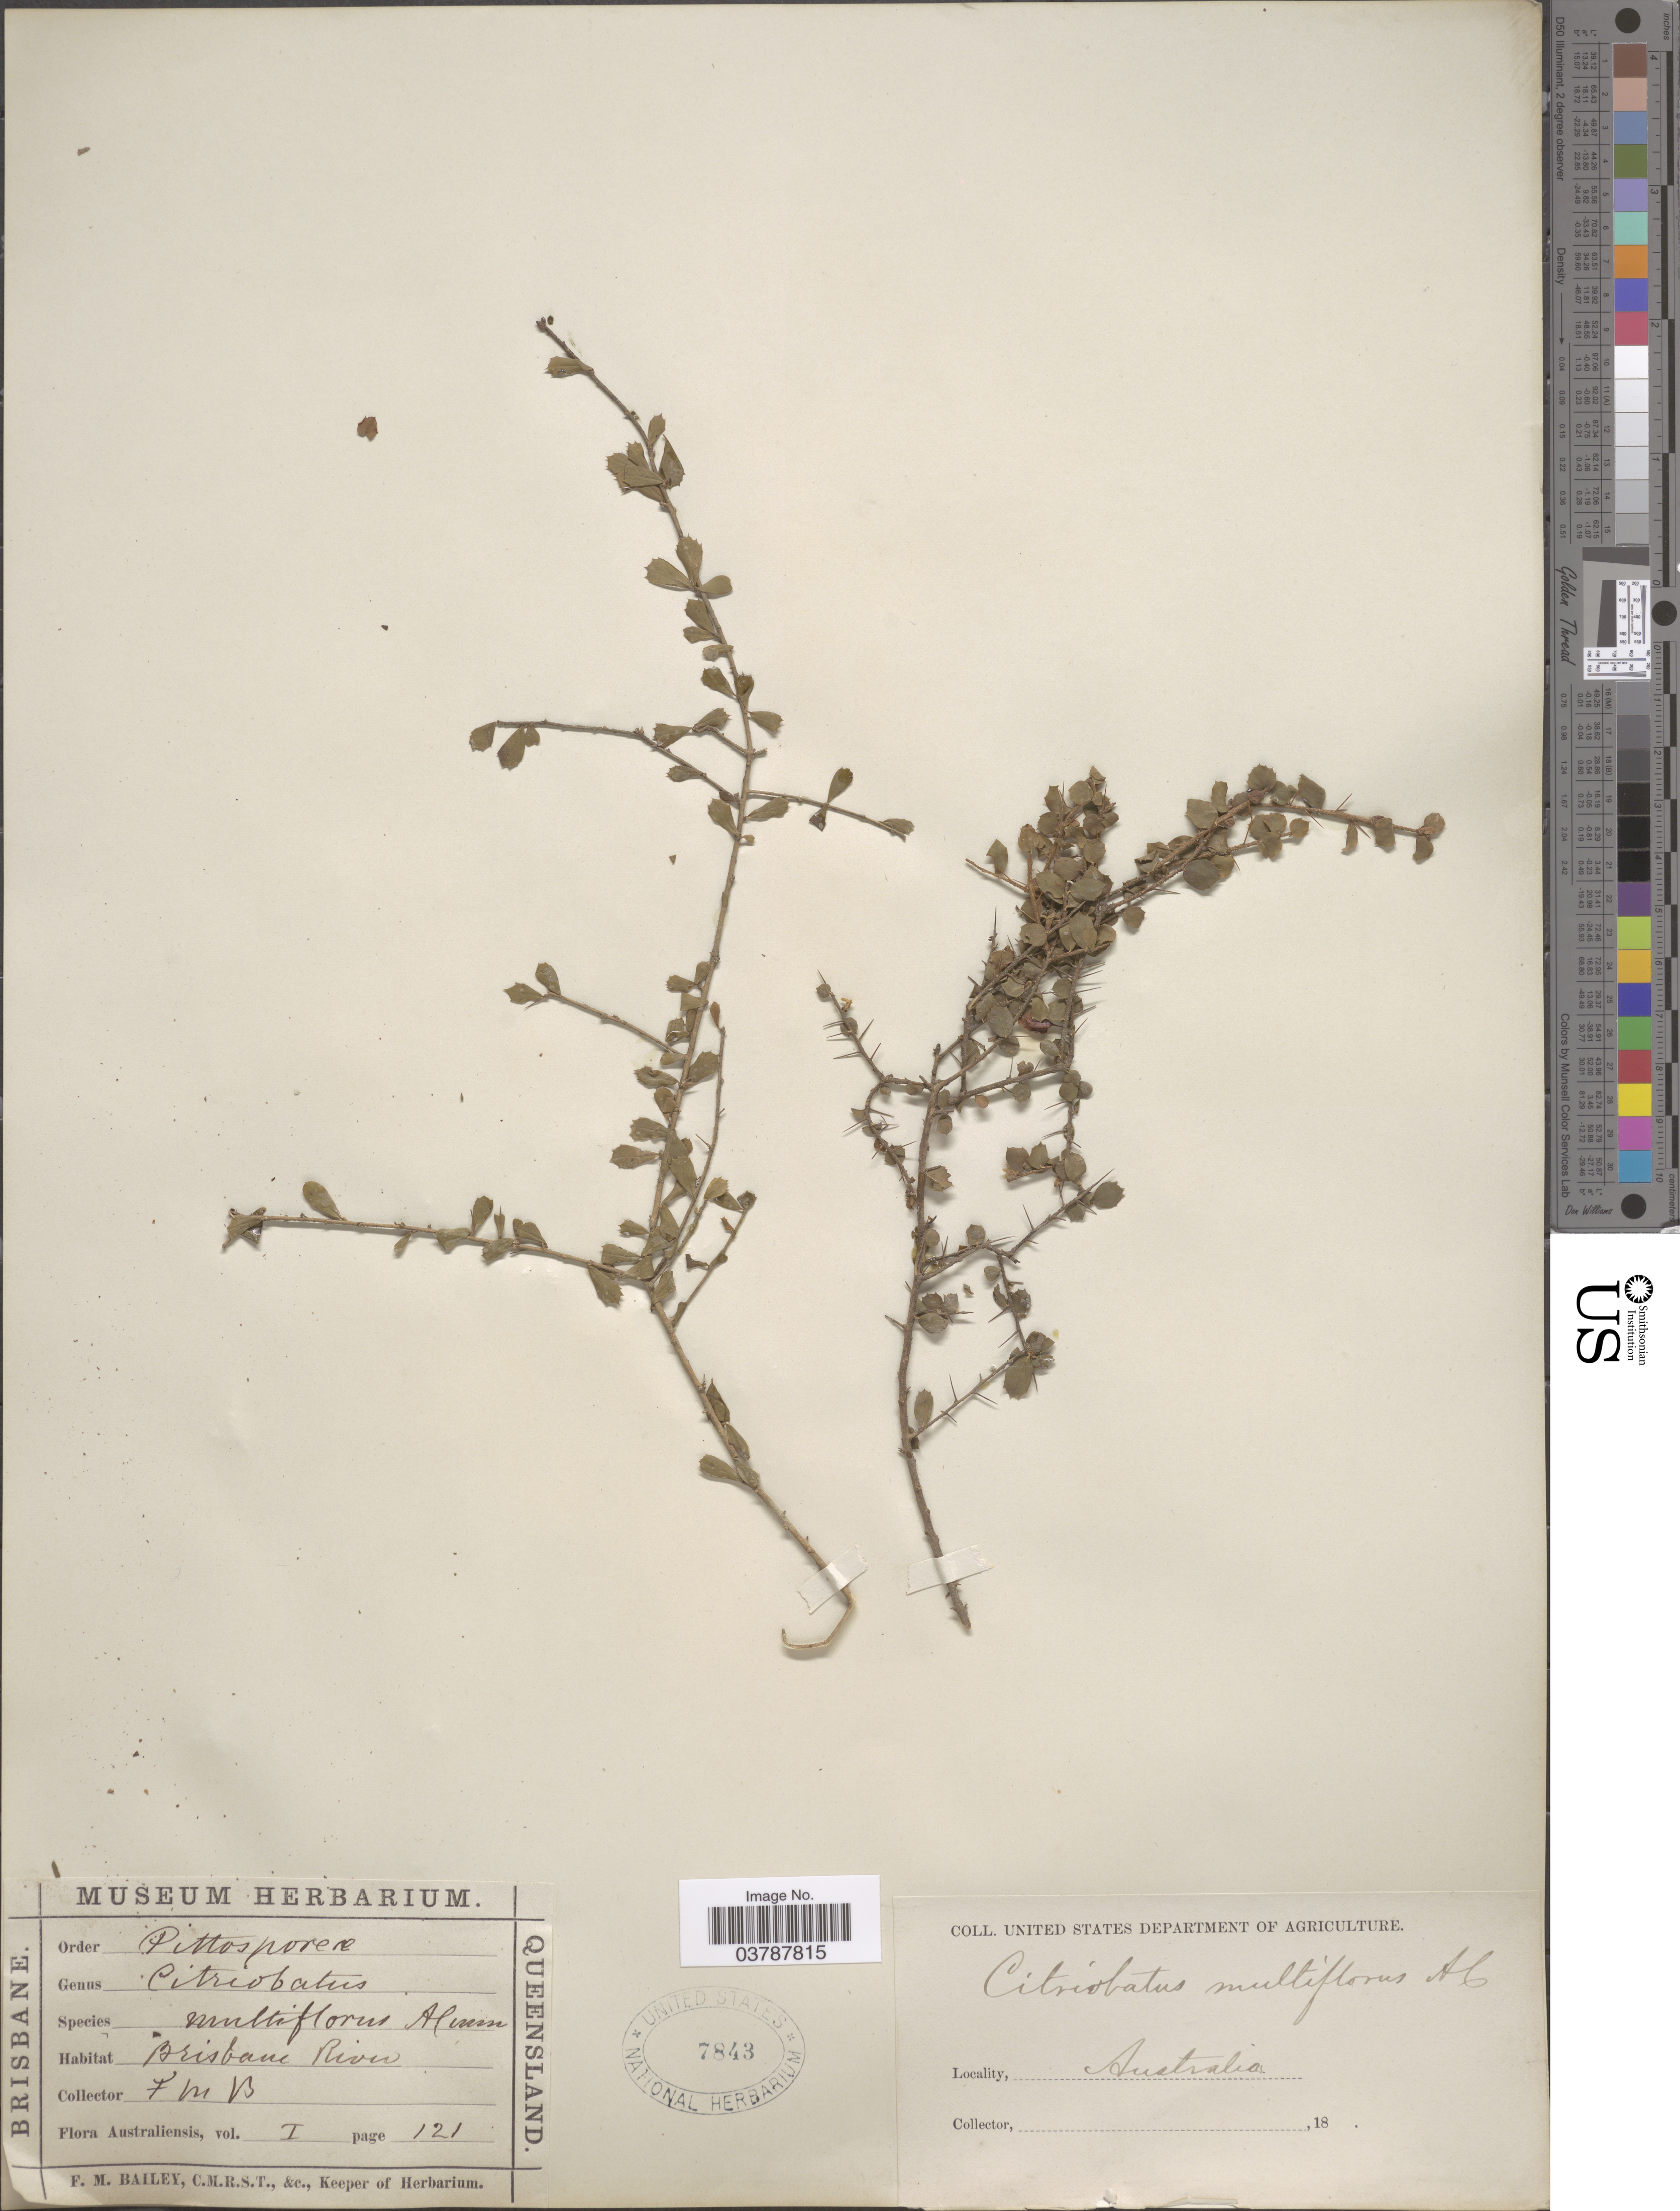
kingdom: Plantae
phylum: Tracheophyta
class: Magnoliopsida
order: Apiales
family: Pittosporaceae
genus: Pittosporum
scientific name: Pittosporum multiflorum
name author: (A. Cunn. ex Benth.) L.W. Cayzer et al.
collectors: F. M. Bailey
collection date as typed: Transcribed d/m/y: //18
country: Australia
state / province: Queensland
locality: Brisbane River.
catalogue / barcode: US 7843